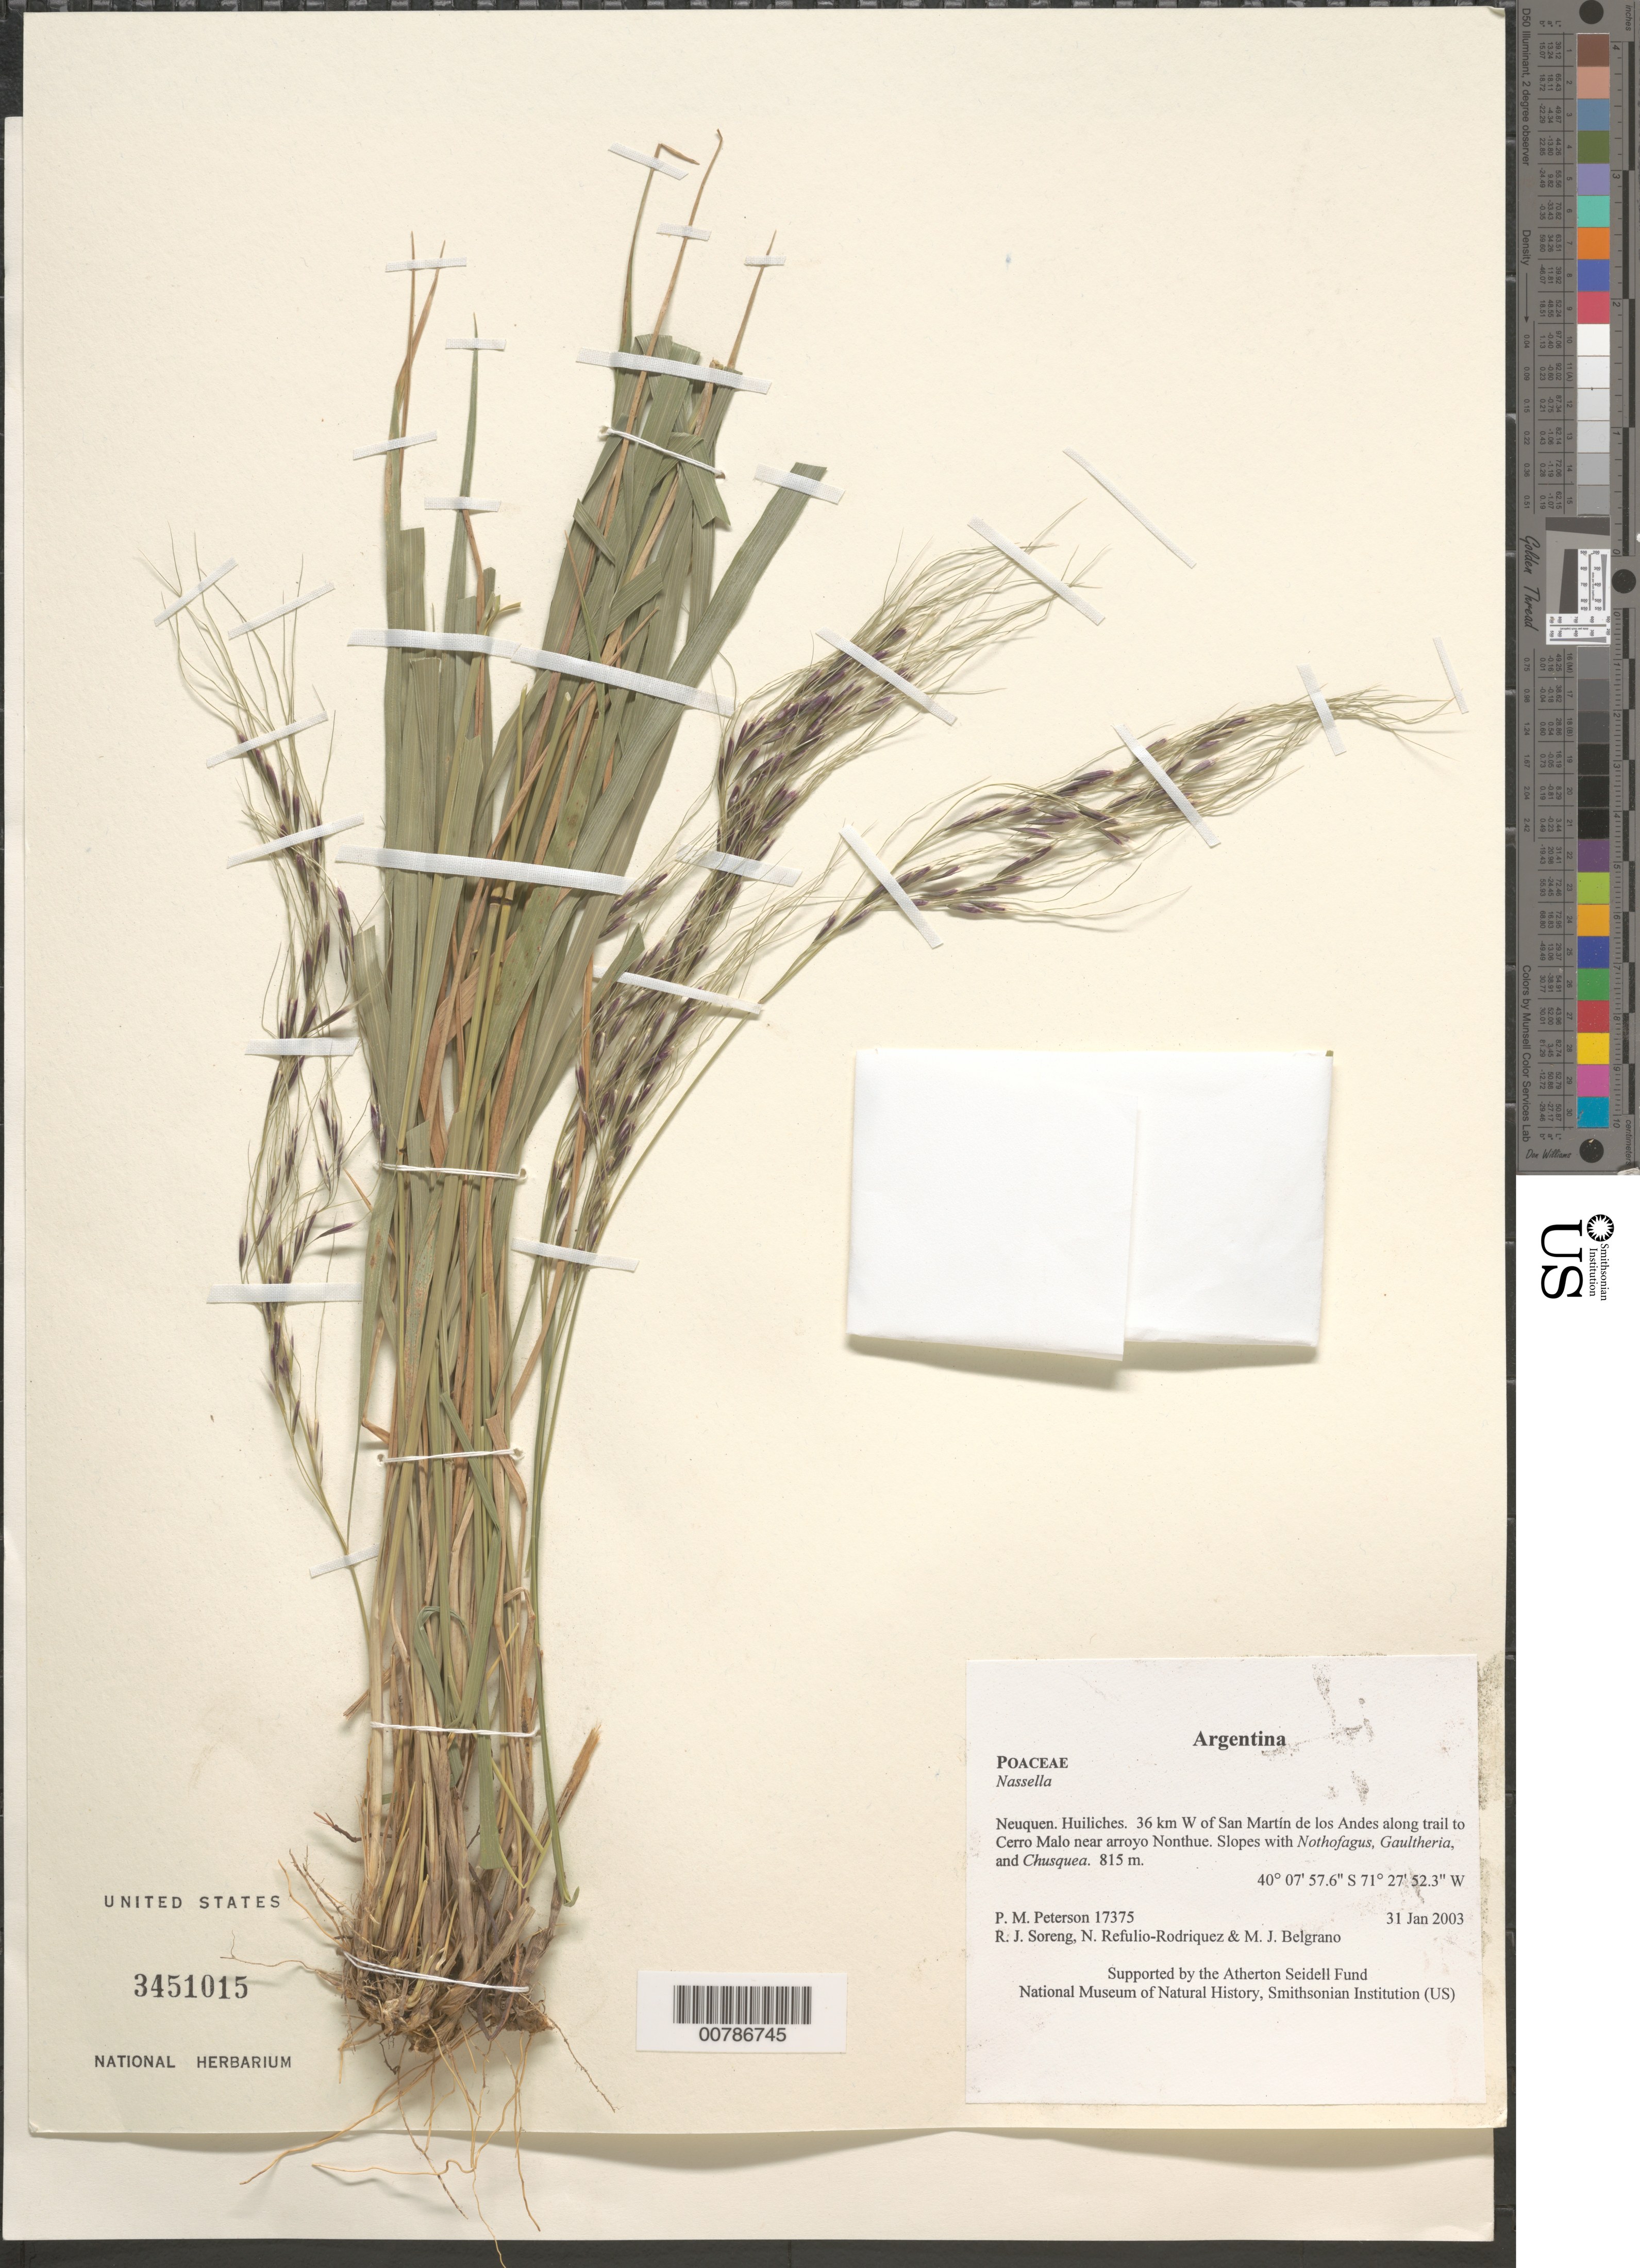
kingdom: Plantae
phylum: Tracheophyta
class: Liliopsida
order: Poales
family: Poaceae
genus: Nassella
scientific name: Nassella sp.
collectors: P. M. Peterson, R. J. Soreng, N. Refulio-Rodríguez & M. Belgrano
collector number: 17375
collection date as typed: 31 Jan 2003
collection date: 2003-01-31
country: Argentina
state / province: Neuquen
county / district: Huiliches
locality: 36 km W of San Martín de los Andes along trail to Cerro Malo near arroyo Nonthue. Slopes with Nothofagus, Gaultheria, and Chusquea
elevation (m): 815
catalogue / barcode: US 3451015